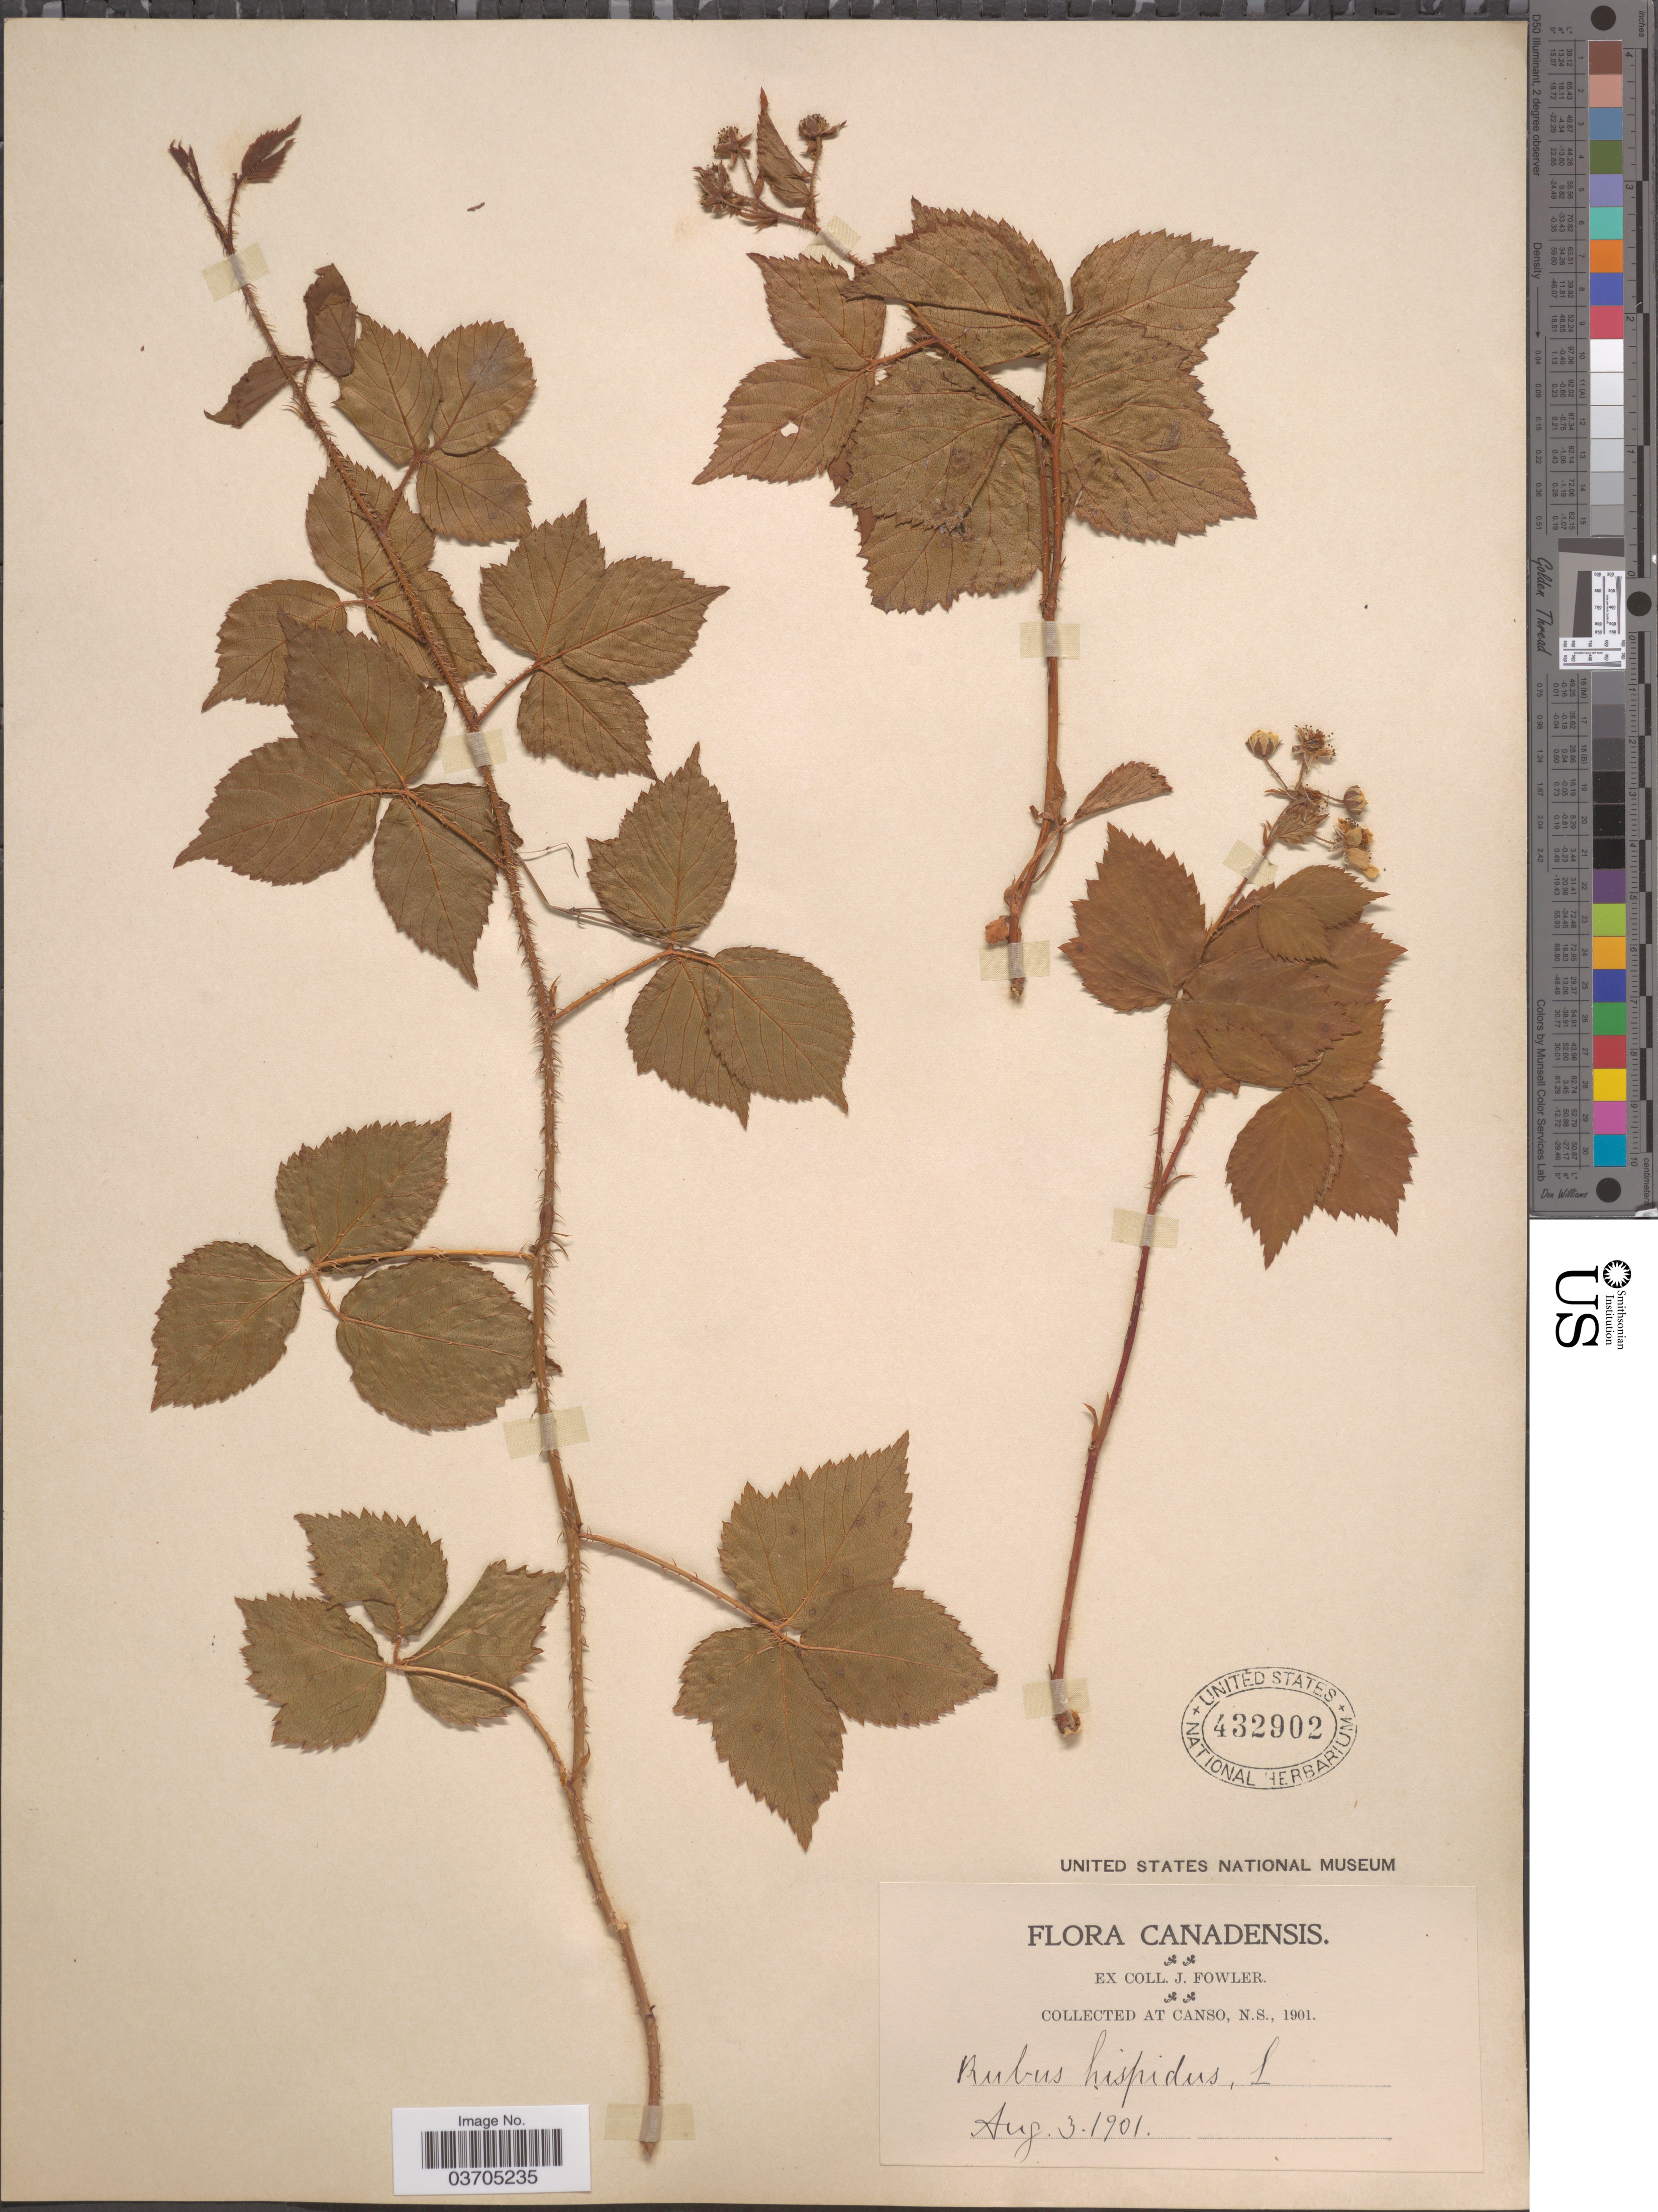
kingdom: Plantae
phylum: Tracheophyta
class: Magnoliopsida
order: Rosales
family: Rosaceae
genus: Rubus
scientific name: Rubus hispidus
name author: L.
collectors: J. Fowler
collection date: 1901-08-03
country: Canada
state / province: Nova Scotia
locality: At Canso.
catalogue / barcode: US 432902